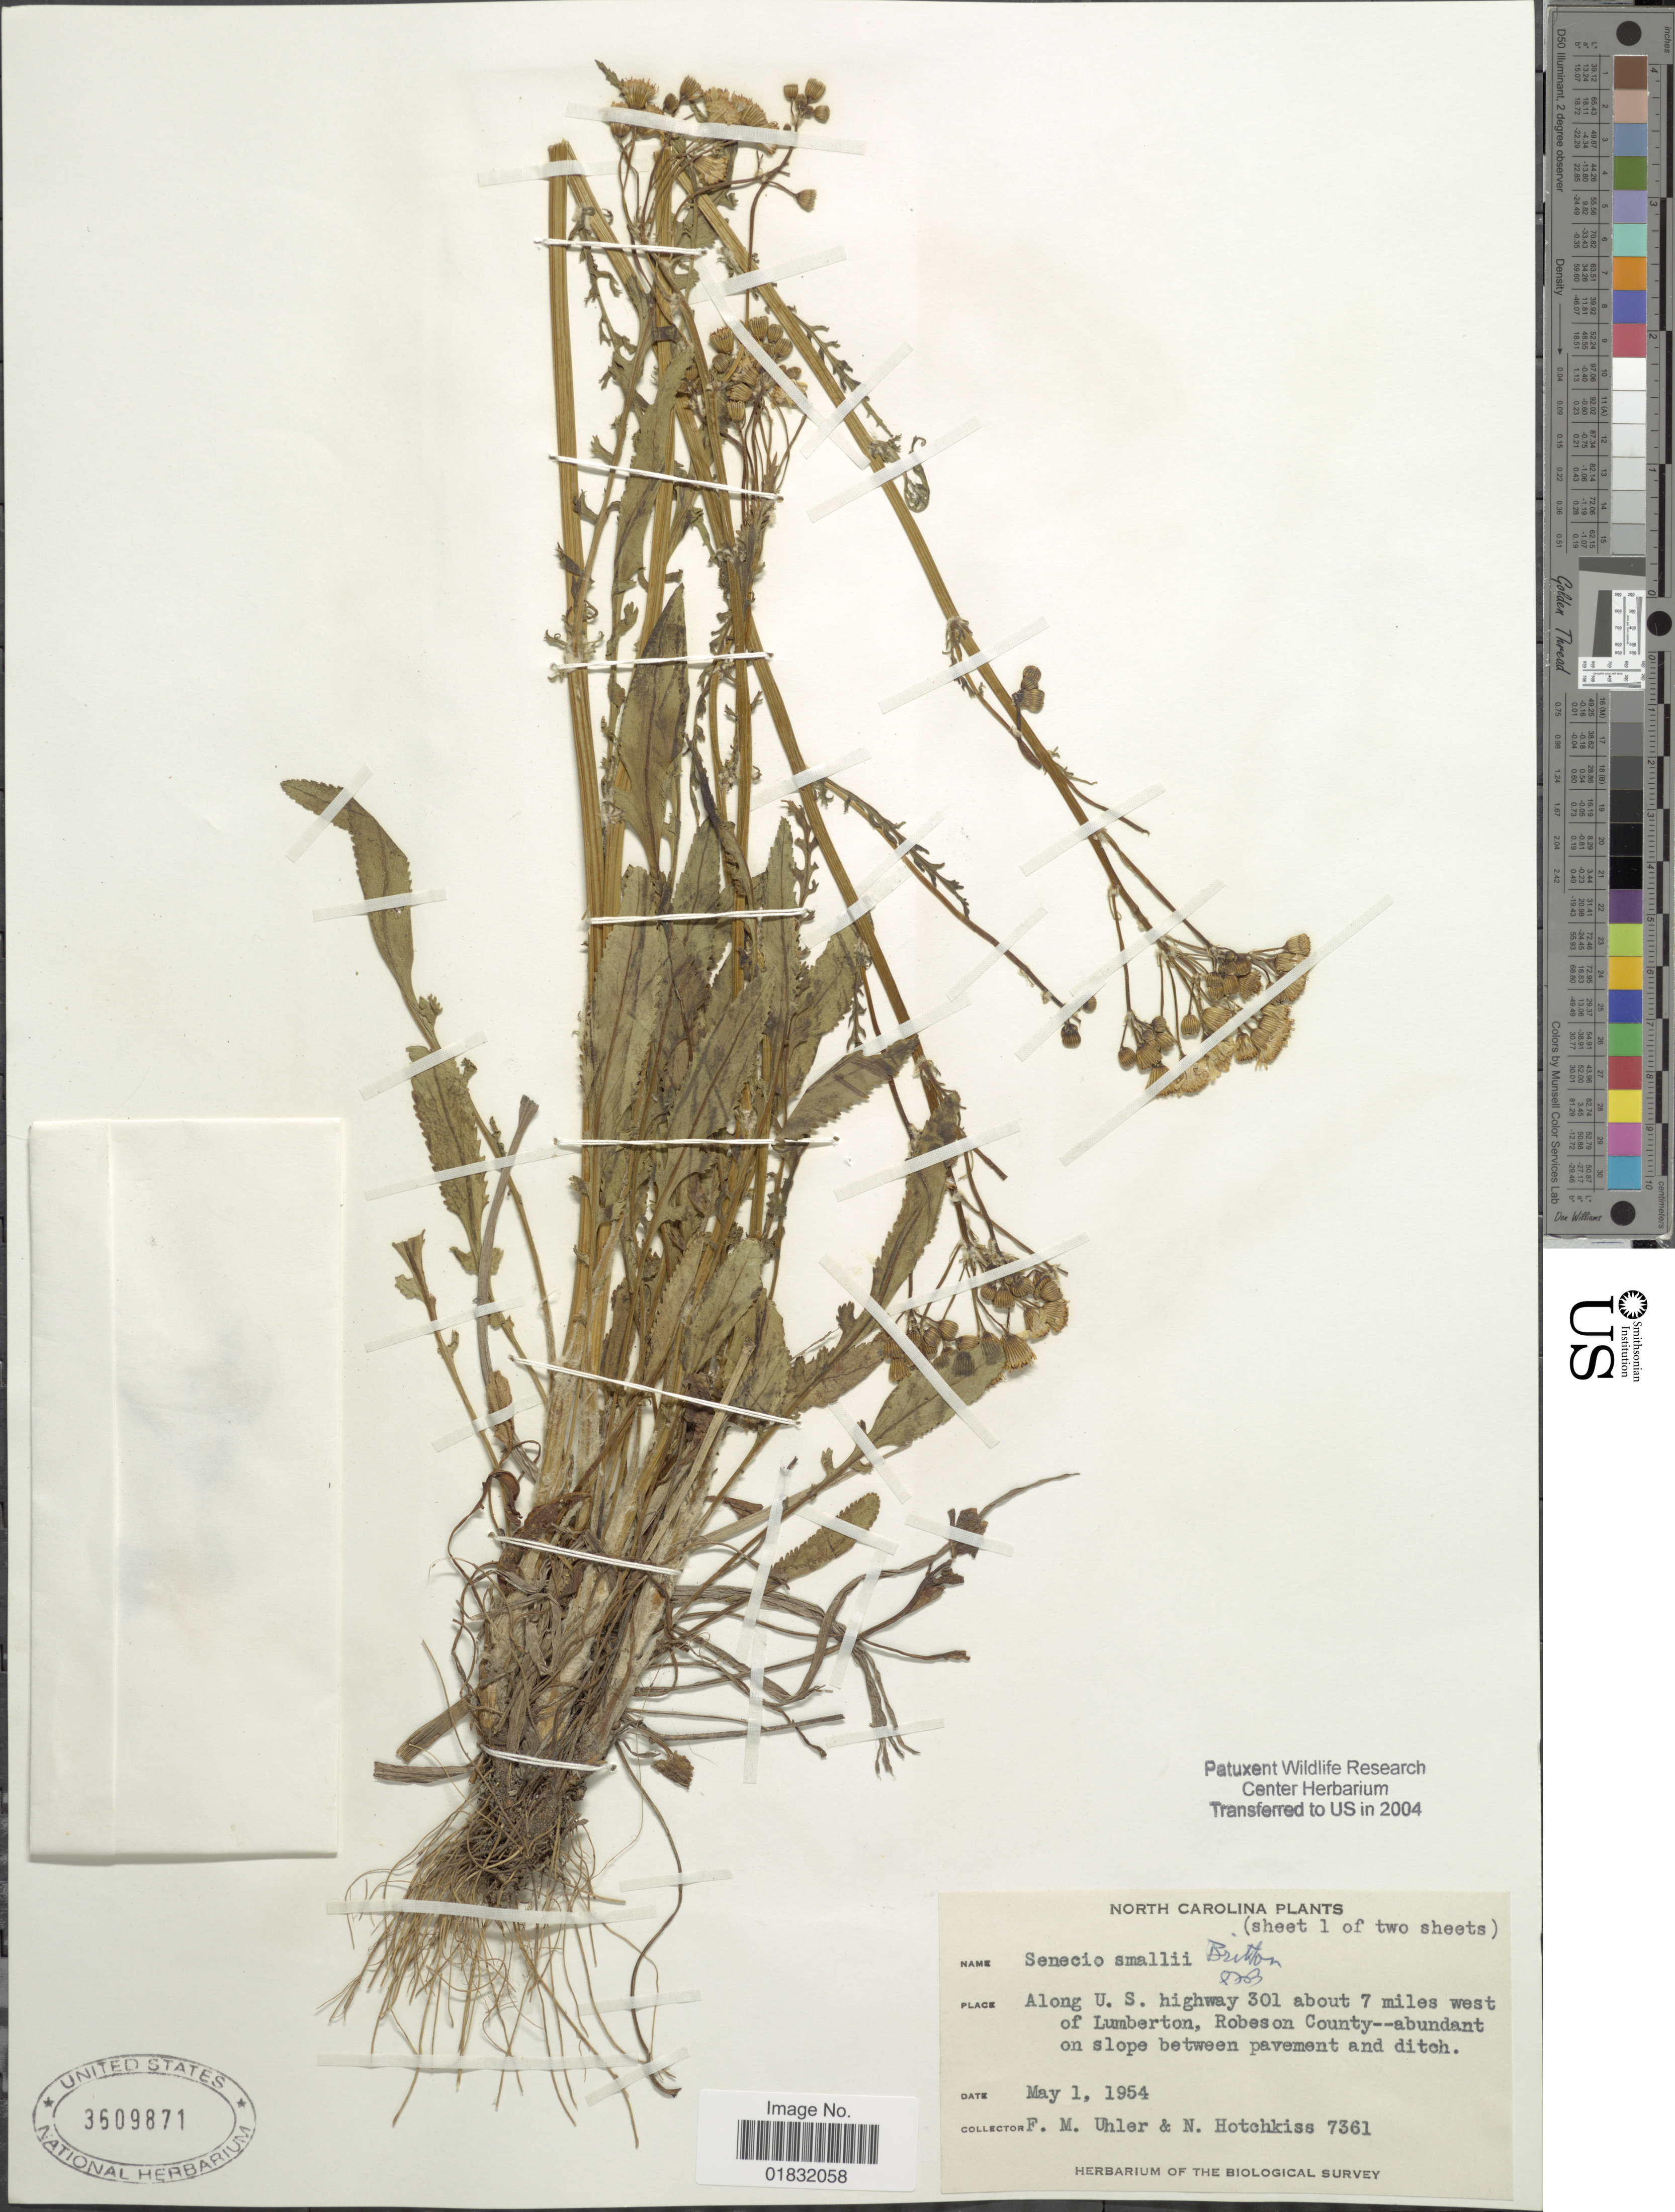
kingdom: Plantae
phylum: Tracheophyta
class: Magnoliopsida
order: Asterales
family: Asteraceae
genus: Packera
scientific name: Packera smallii Britton comb ined.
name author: Britton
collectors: F. M. Uhler & N. Hotchkiss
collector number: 7361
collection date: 1954-05-01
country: United States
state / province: North Carolina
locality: Along U.S. highway 301 about 7 miles west of Lumberon, Robeson County--abundant on slope between pavement and ditch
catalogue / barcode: US 3609871